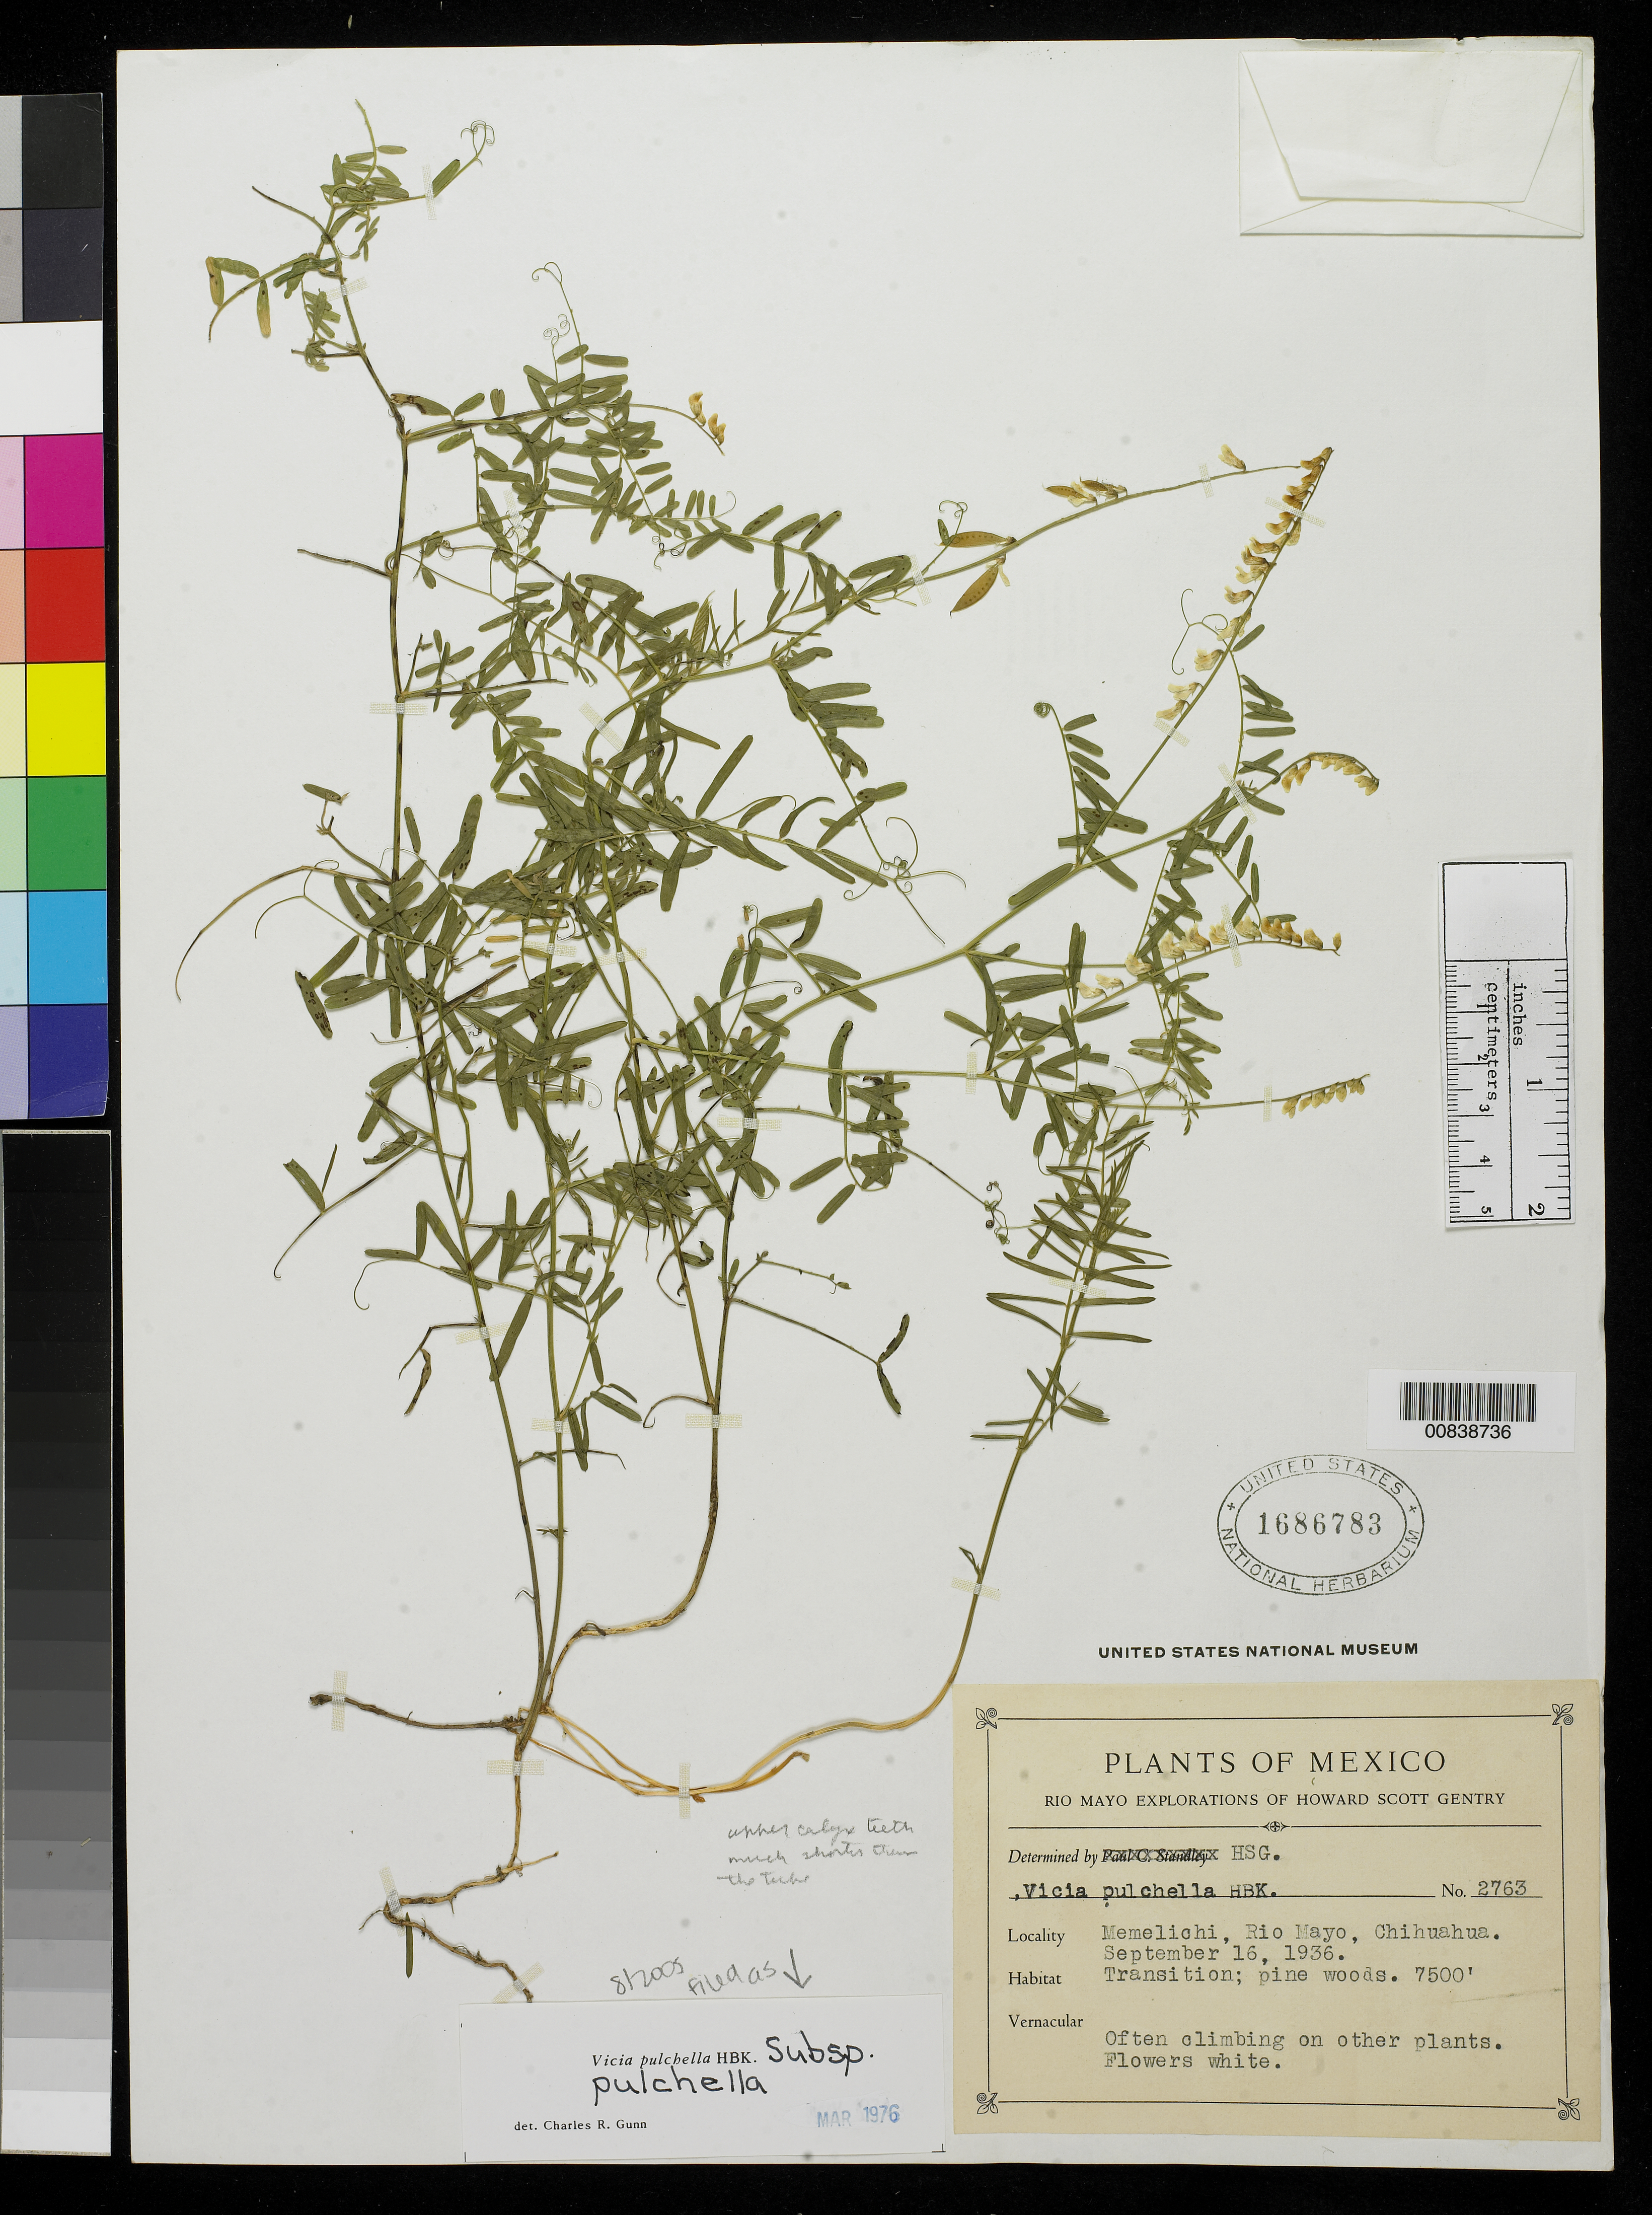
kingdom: Plantae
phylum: Tracheophyta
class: Magnoliopsida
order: Fabales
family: Fabaceae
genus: Vicia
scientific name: Vicia pulchella subsp. pulchella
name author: Kunth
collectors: H. S. Gentry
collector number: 2763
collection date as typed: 16 Sep 1936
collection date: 1936-09-16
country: Mexico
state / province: Chihuahua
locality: Memelichi, Río Mayo, Chihuahua.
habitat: Transition; pine woods.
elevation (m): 2286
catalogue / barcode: US 1686783